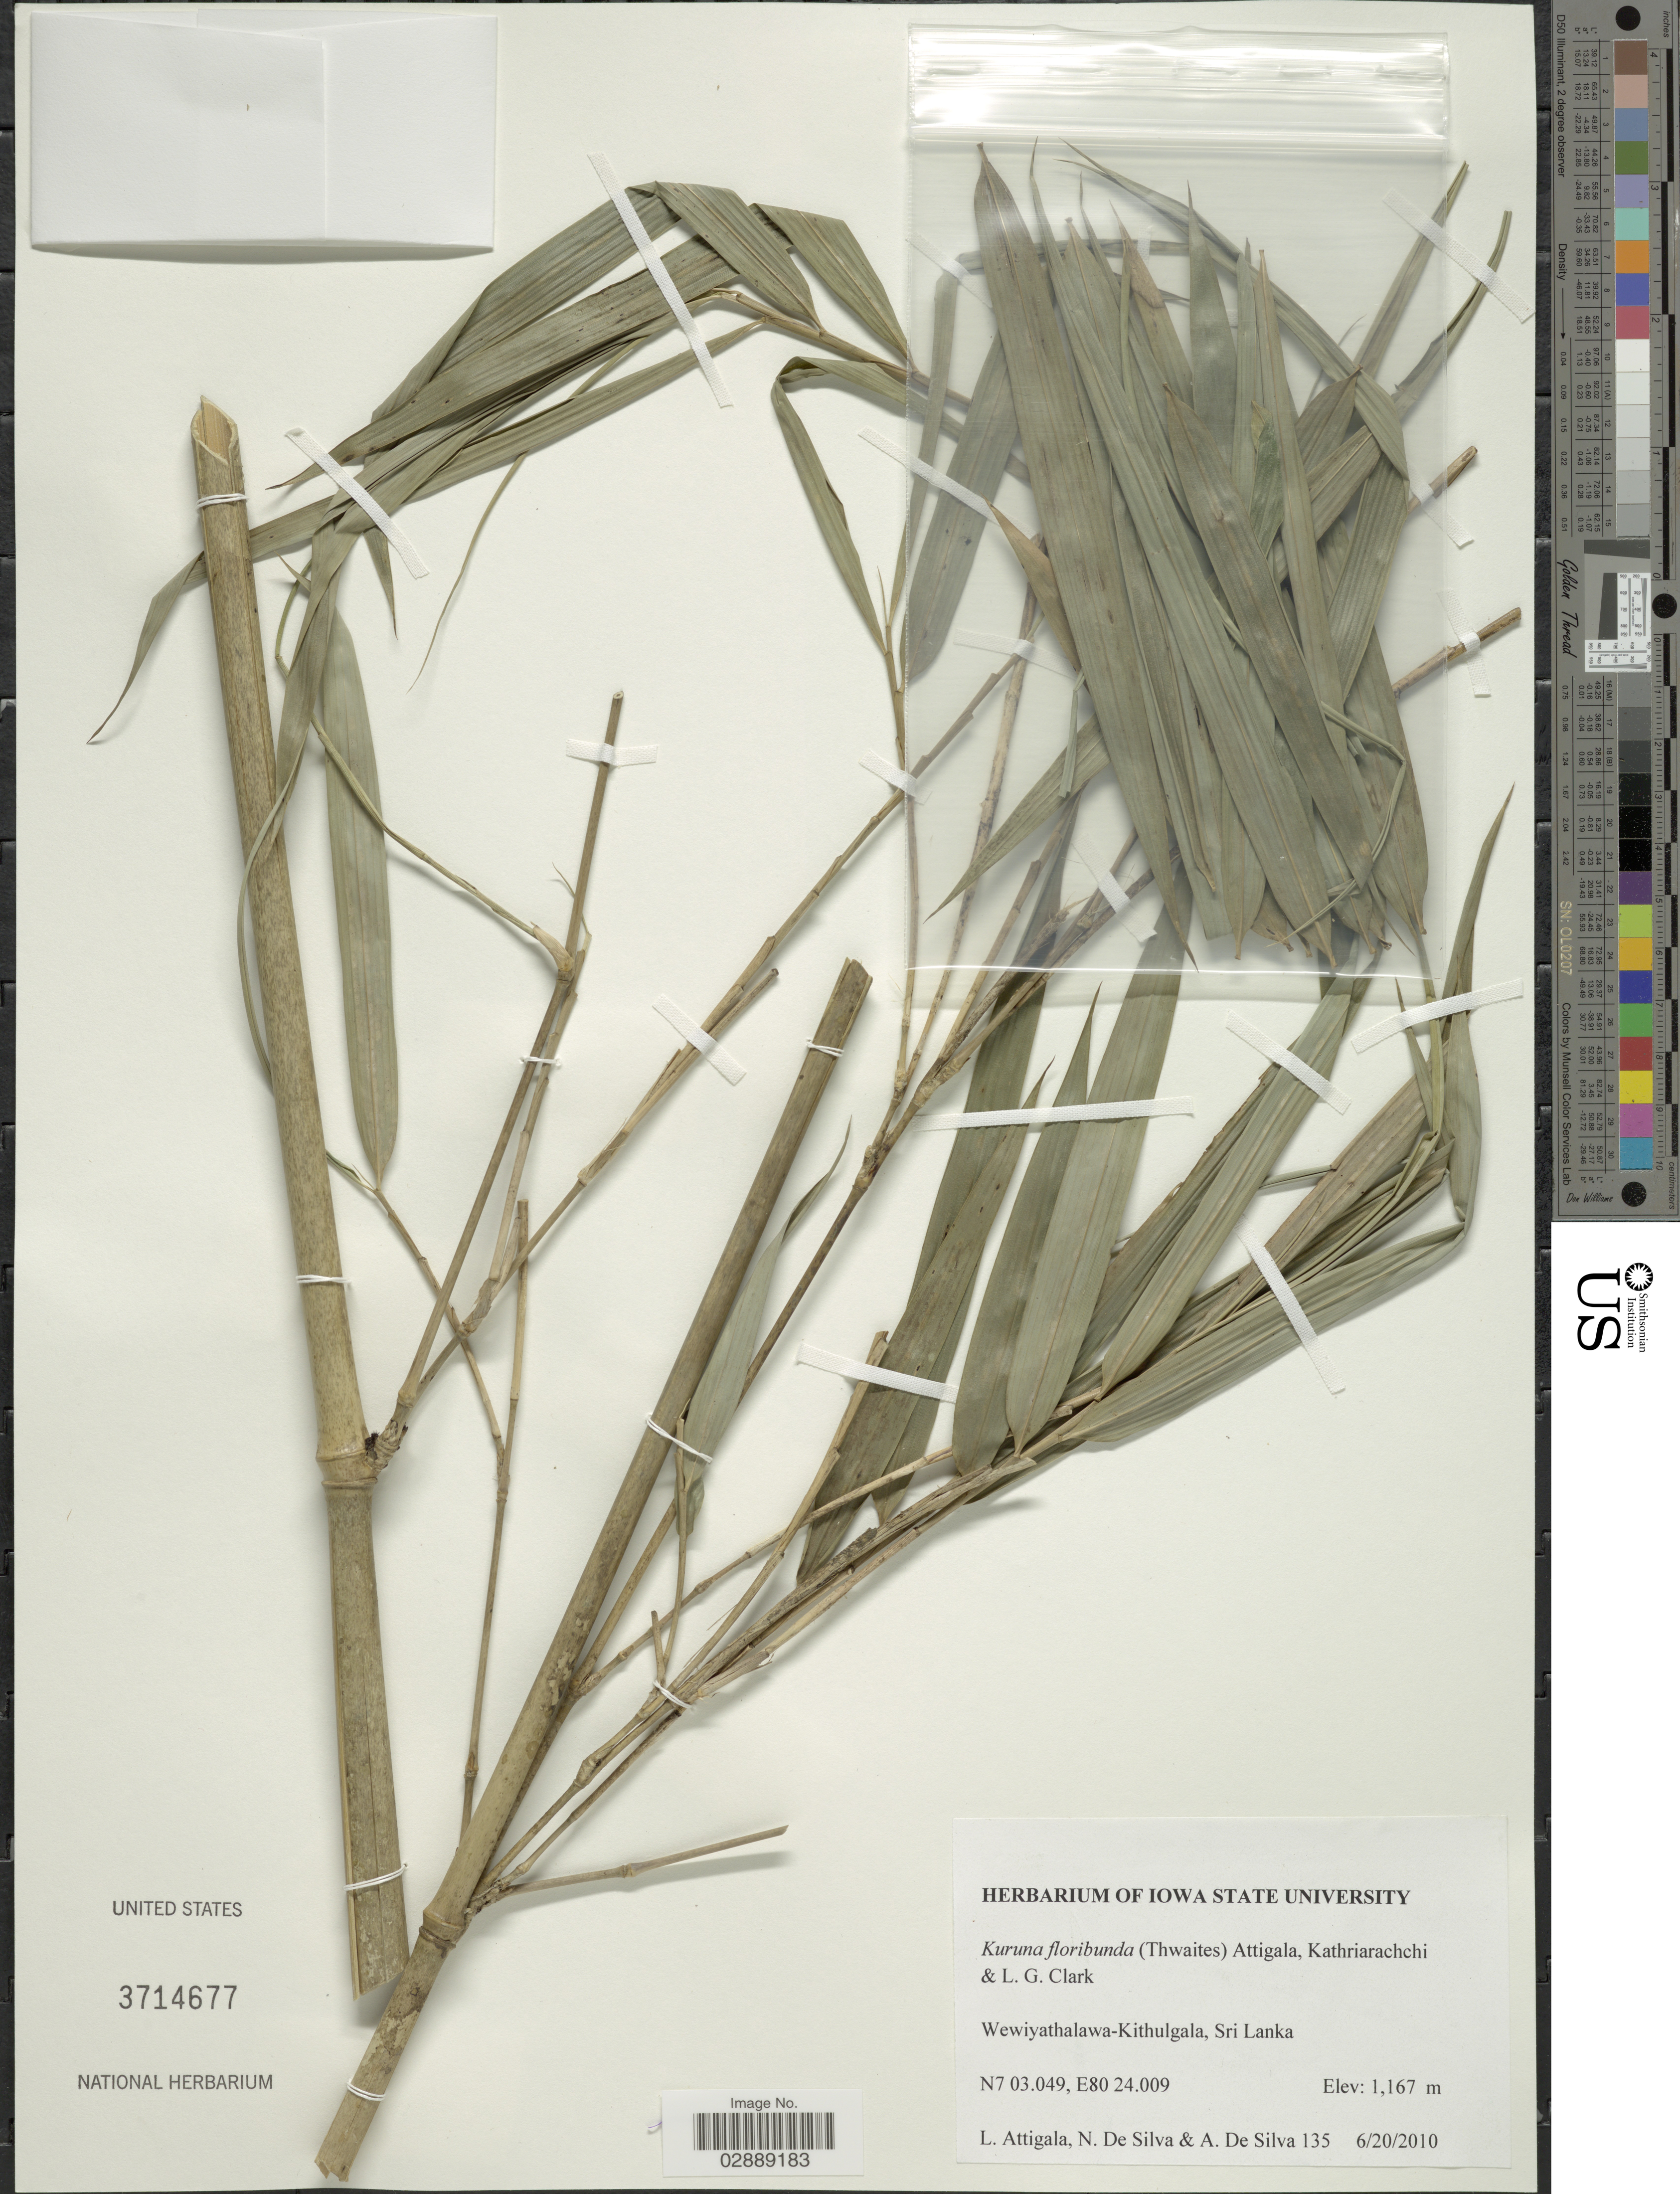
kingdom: Plantae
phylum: Tracheophyta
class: Liliopsida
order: Poales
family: Poaceae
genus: Kuruna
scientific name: Kuruna floribunda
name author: (Thwaites) Attigala et al.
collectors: L. Attigala, A. De Silva & N. De Silva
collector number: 135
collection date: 2010-06-20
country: Sri Lanka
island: Sri Lanka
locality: Wewiyathalawa-Kithulgala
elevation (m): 1167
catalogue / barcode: US 3714677